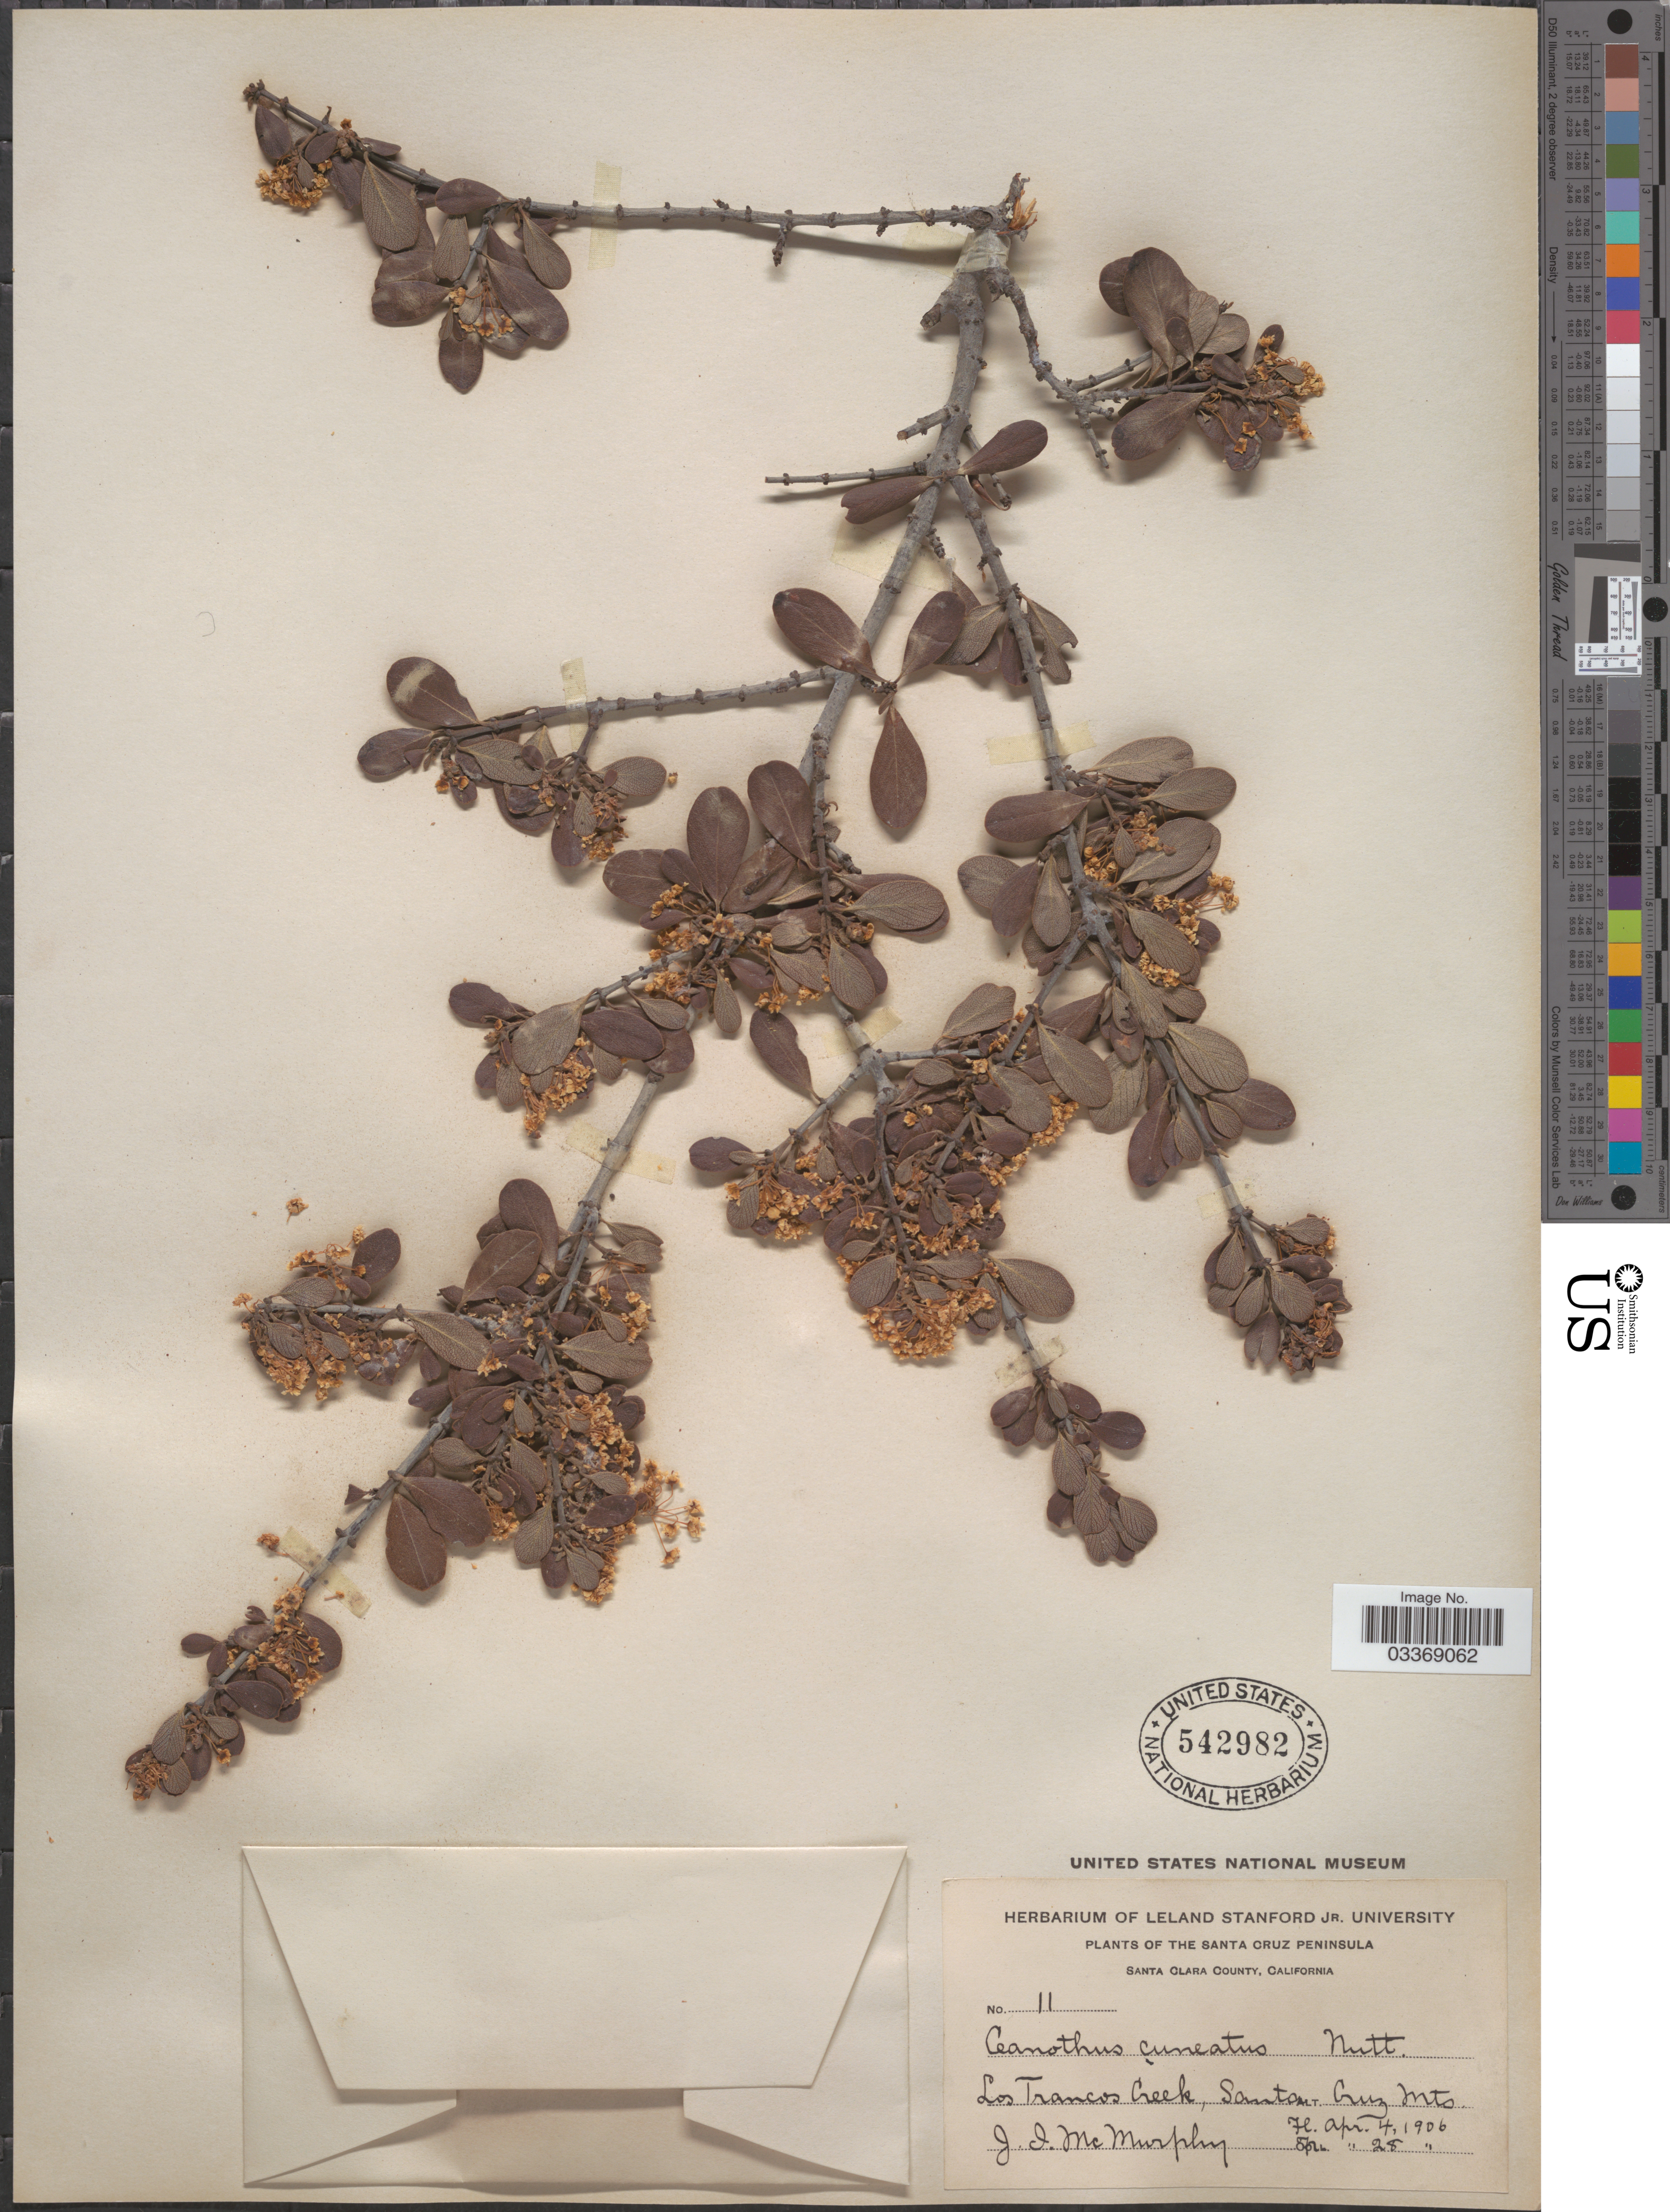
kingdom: Plantae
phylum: Tracheophyta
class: Magnoliopsida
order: Rosales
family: Rhamnaceae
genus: Ceanothus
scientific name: Ceanothus cuneatus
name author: (Hook.) Nutt.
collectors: J. McMurphy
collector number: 11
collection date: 1906-04-04/1906-04-28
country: United States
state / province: California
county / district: Santa Clara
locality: Santa Cruz Peninsula. Santa Clara County. Los Trancos Creek, Santa Cruz Mts.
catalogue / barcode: US 542982